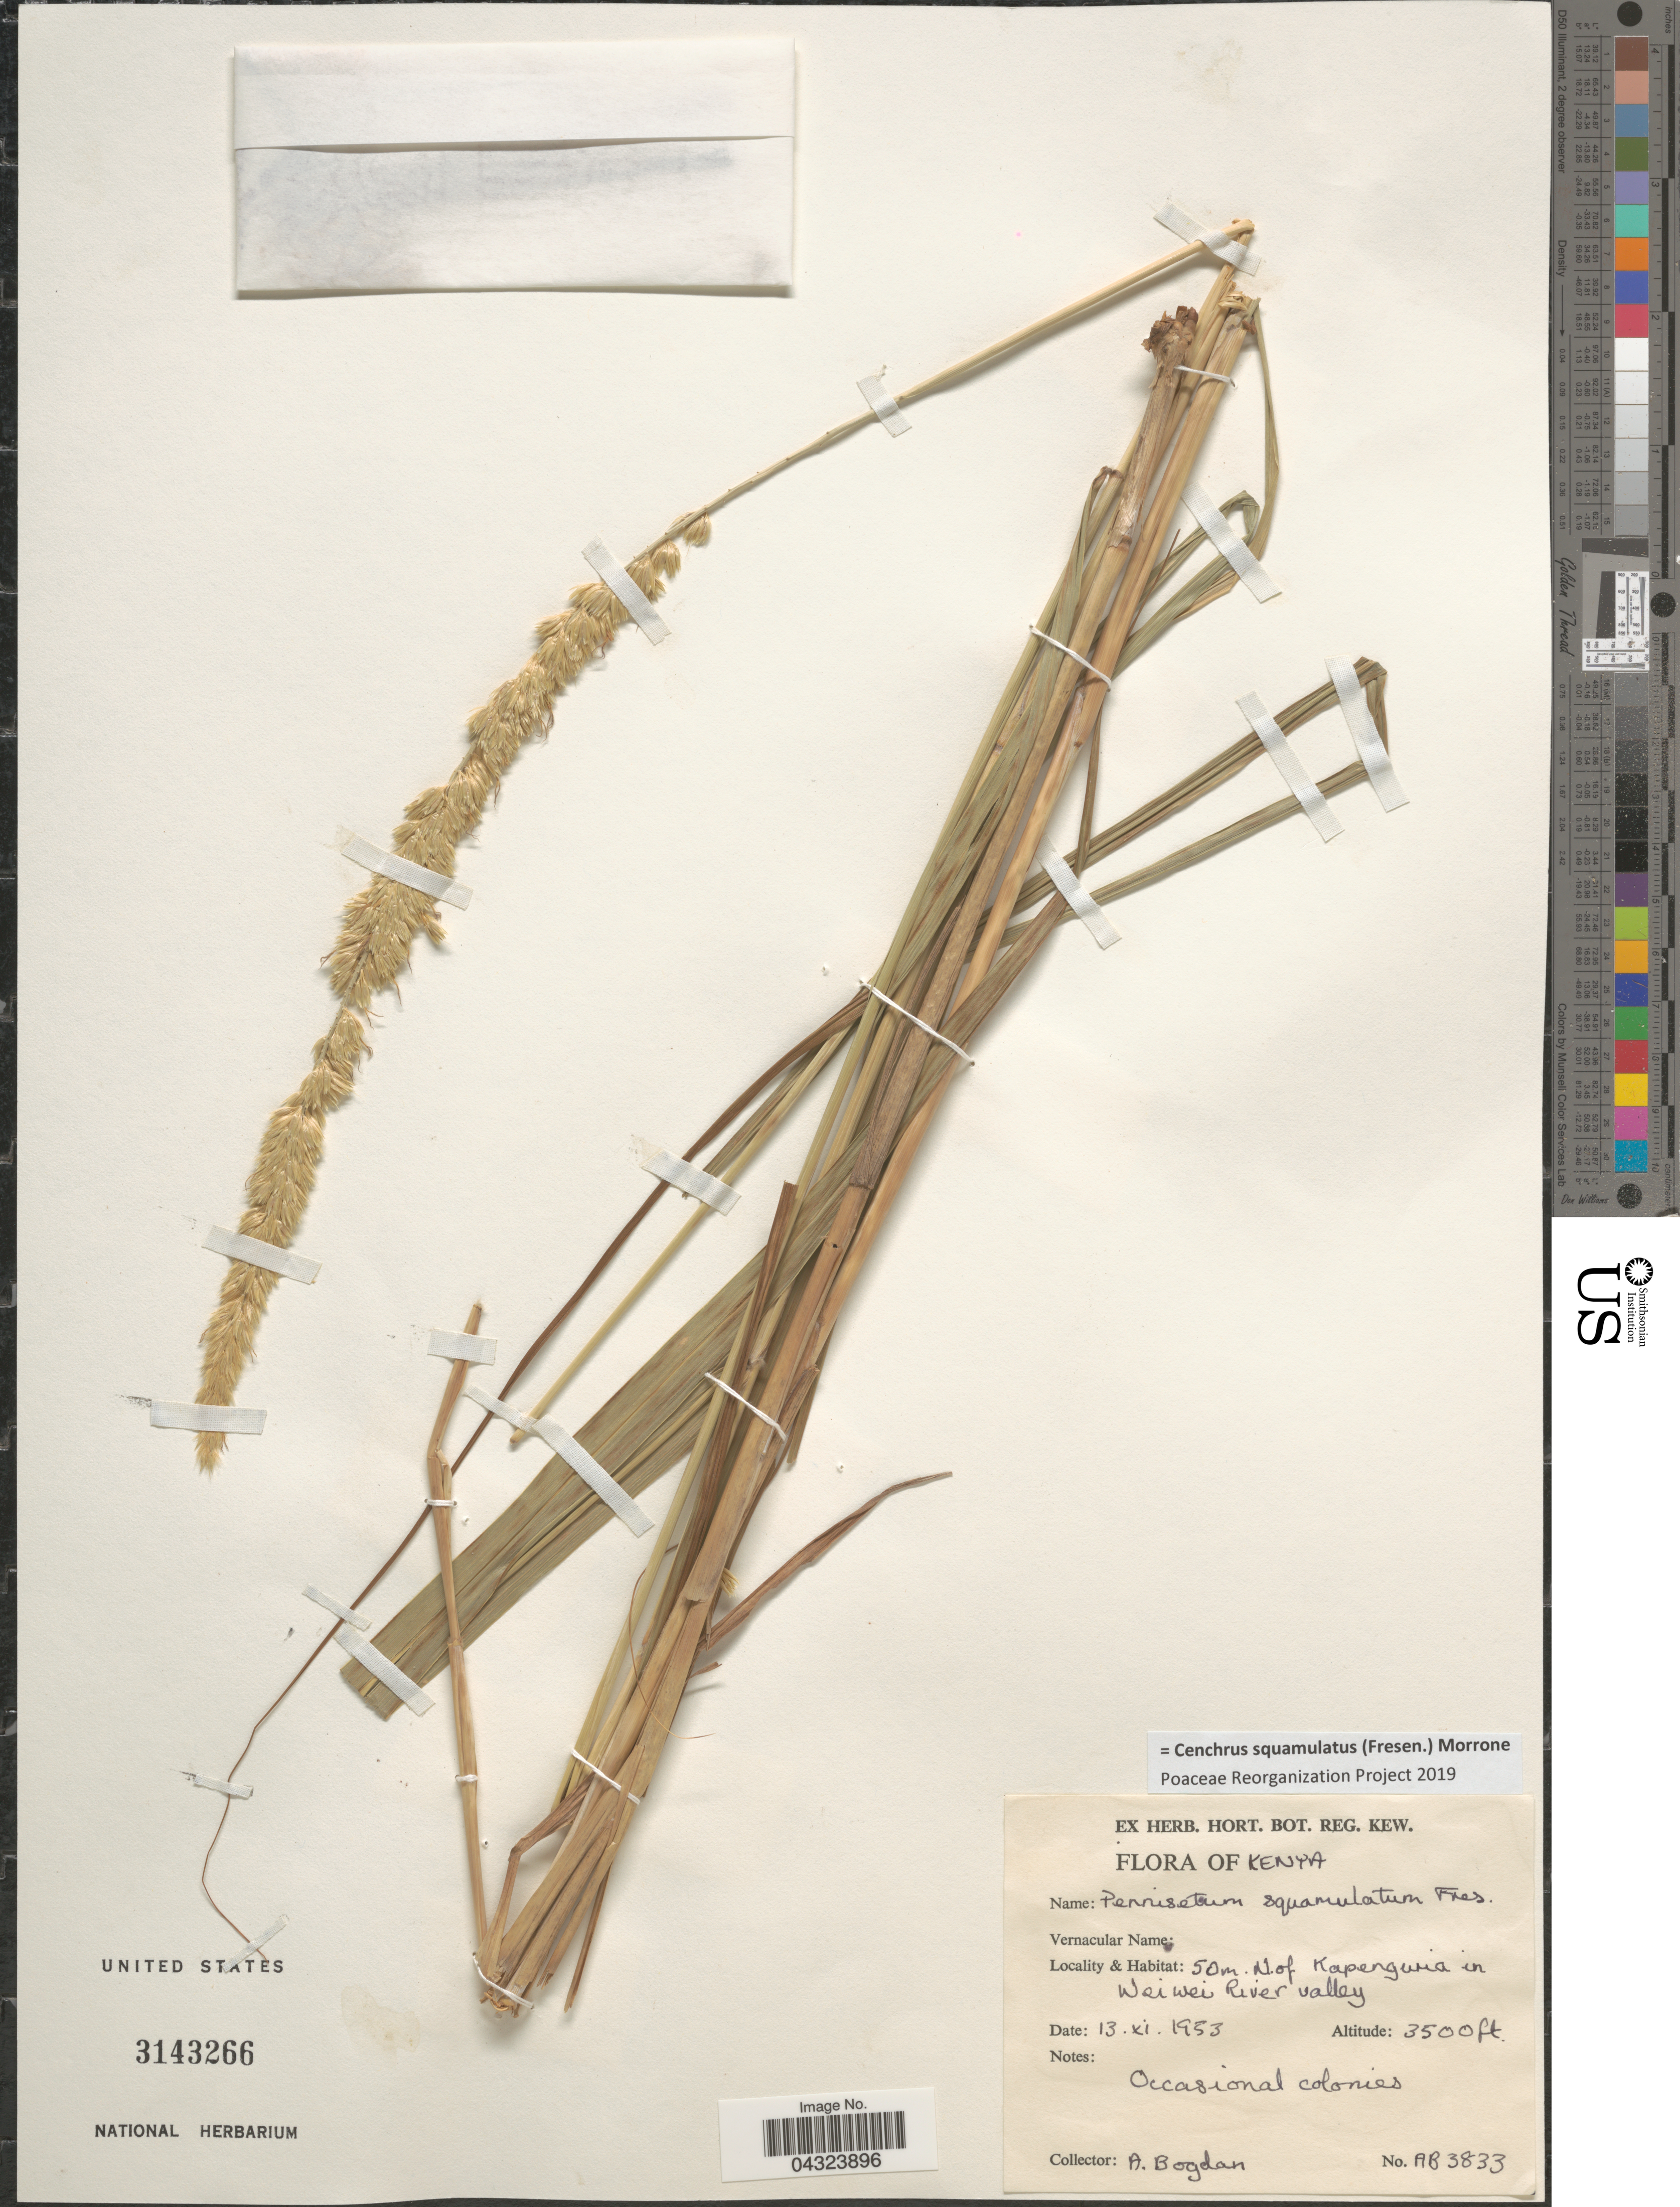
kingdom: Plantae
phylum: Tracheophyta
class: Liliopsida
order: Poales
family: Poaceae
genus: Cenchrus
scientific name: Cenchrus squamulatus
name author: (Fresen.) Morrone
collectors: A. Bogdan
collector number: AB3833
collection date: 1933-11-13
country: Kenya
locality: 50 m. N. of Kapenguria in Wei Wei River valley.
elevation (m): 1067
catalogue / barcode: US 3143266